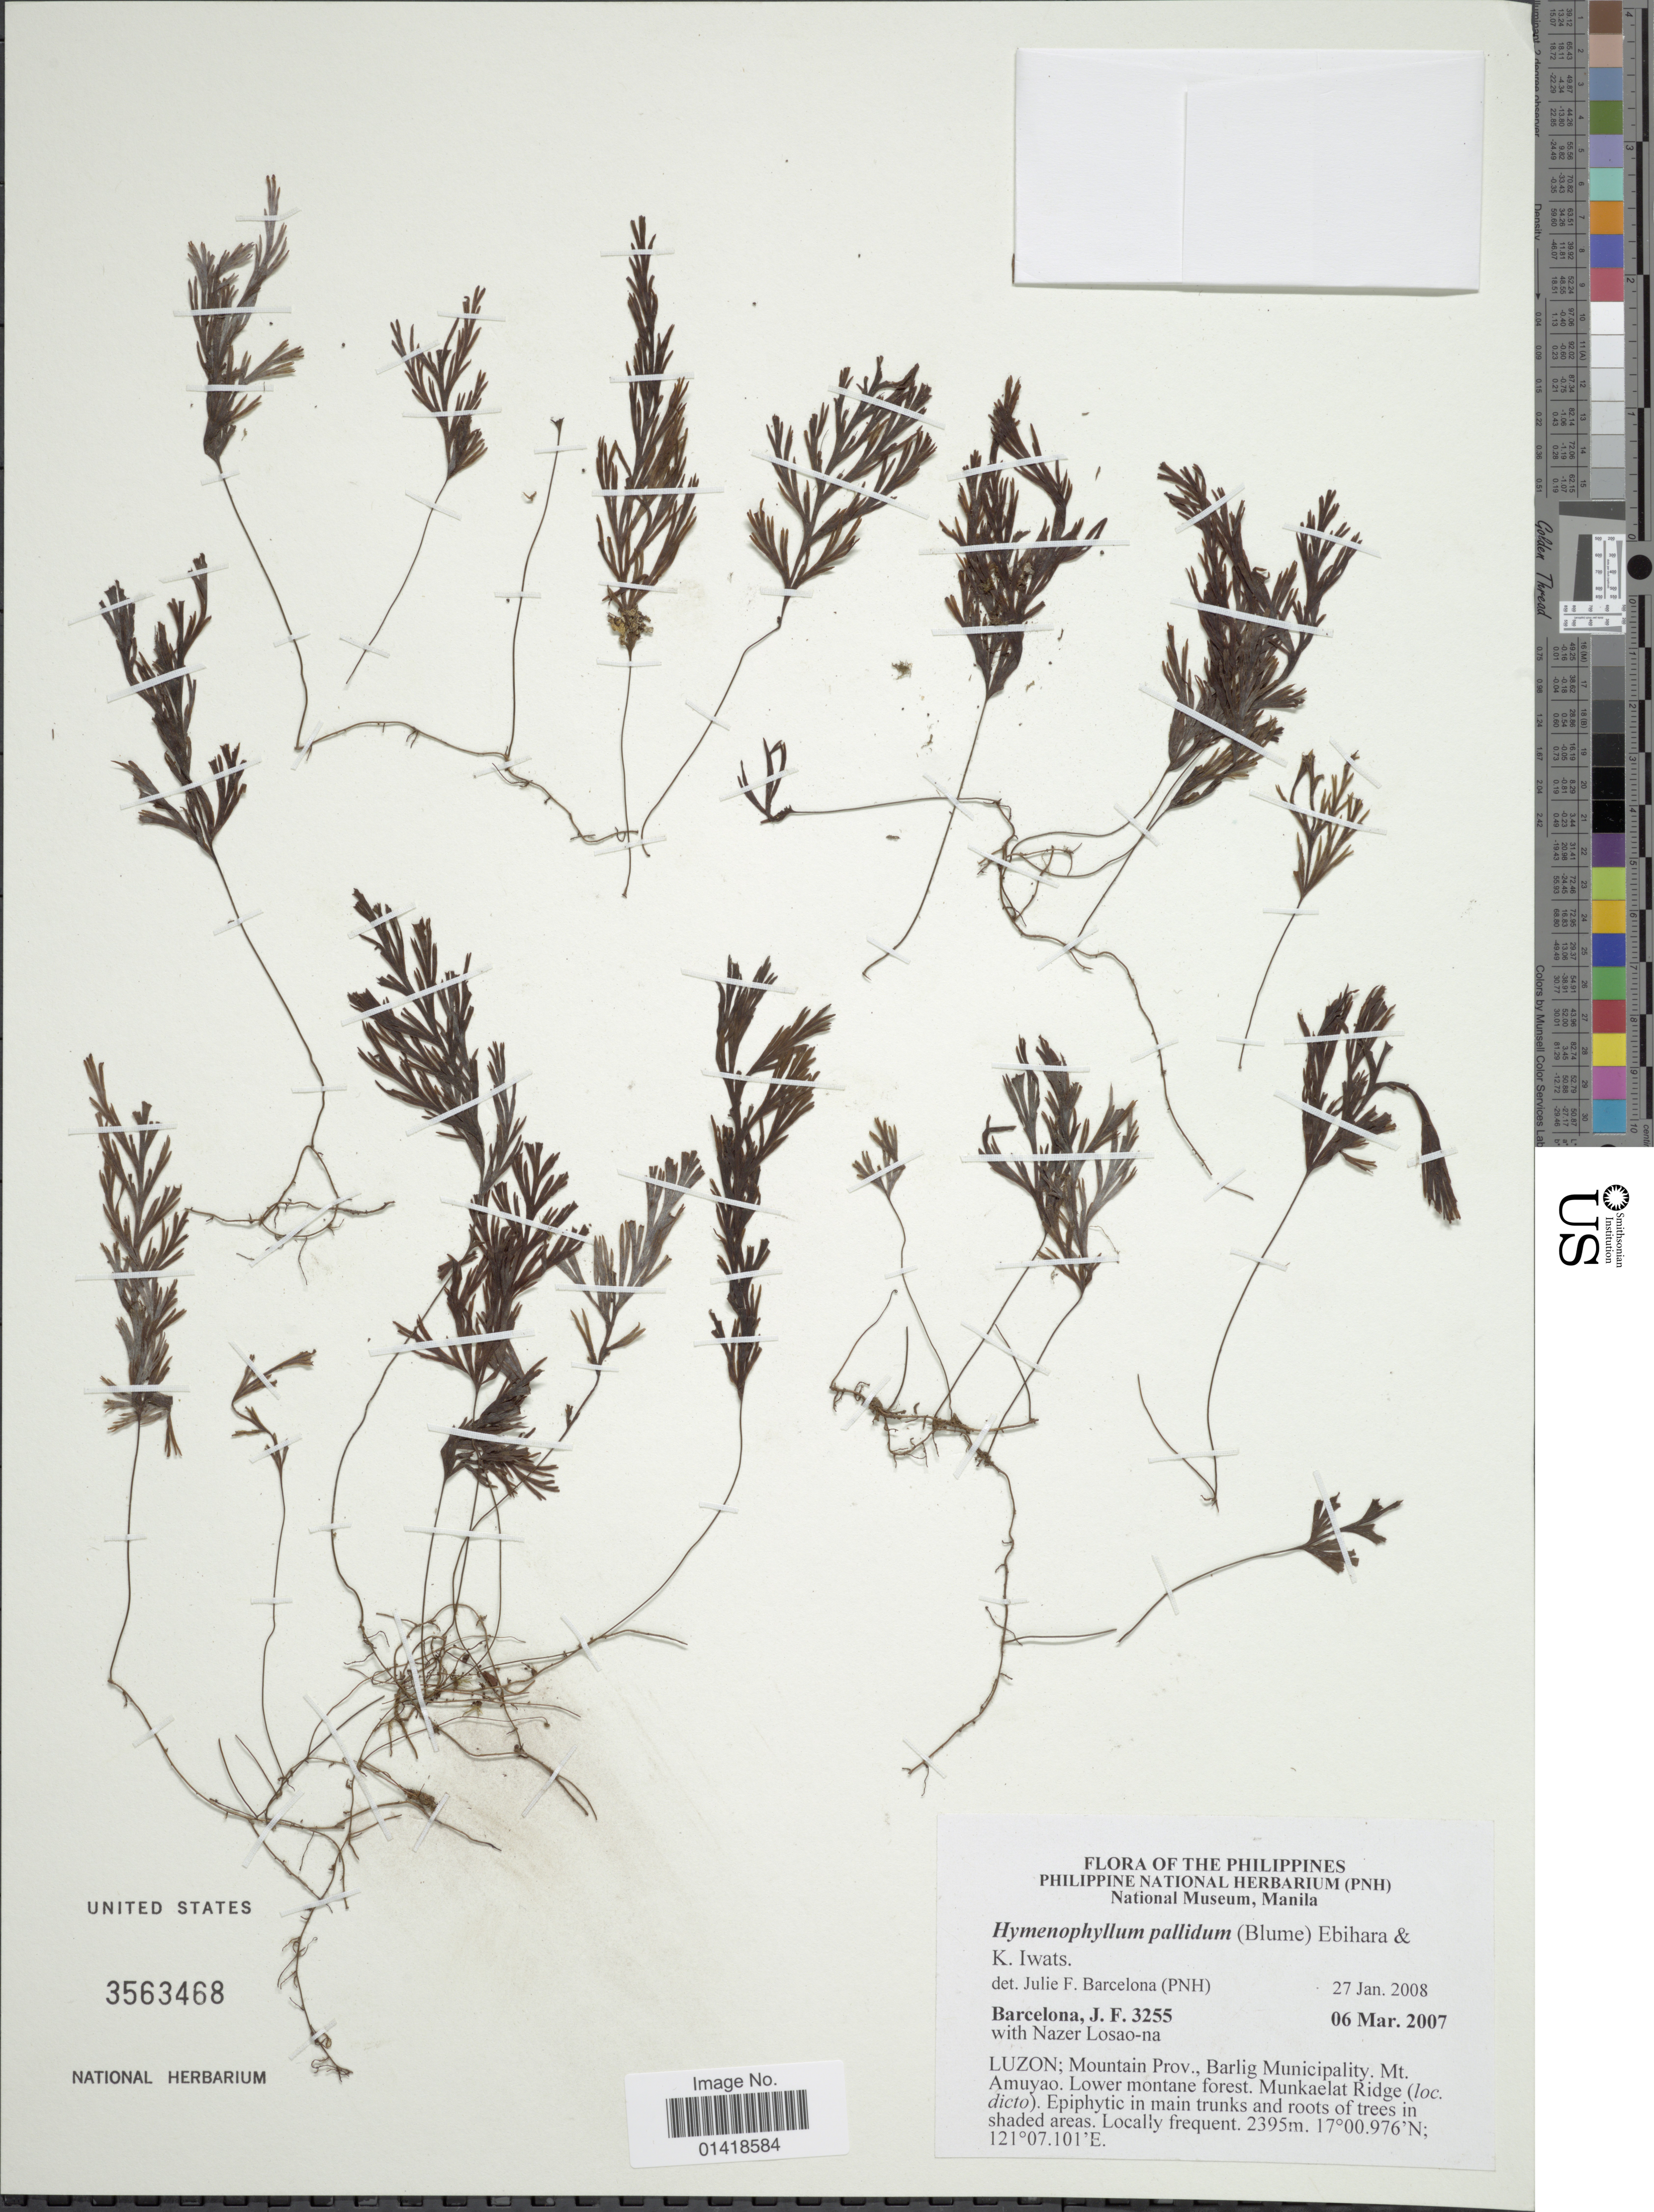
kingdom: Plantae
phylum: Tracheophyta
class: Polypodiopsida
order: Hymenophyllales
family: Hymenophyllaceae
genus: Hymenophyllum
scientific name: Hymenophyllum pallidum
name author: (Blume) Ebihara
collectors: J. F. Barcelona & N. Losao-na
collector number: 3255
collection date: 2007-03-06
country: Philippines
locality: The Philippines. Luzon; Mountain Prov. , Barlig Municipality. Mt. Amuyao. Lower montane forest. Munkaelat Ridge (loc. dicto).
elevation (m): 2395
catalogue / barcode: US 3563468